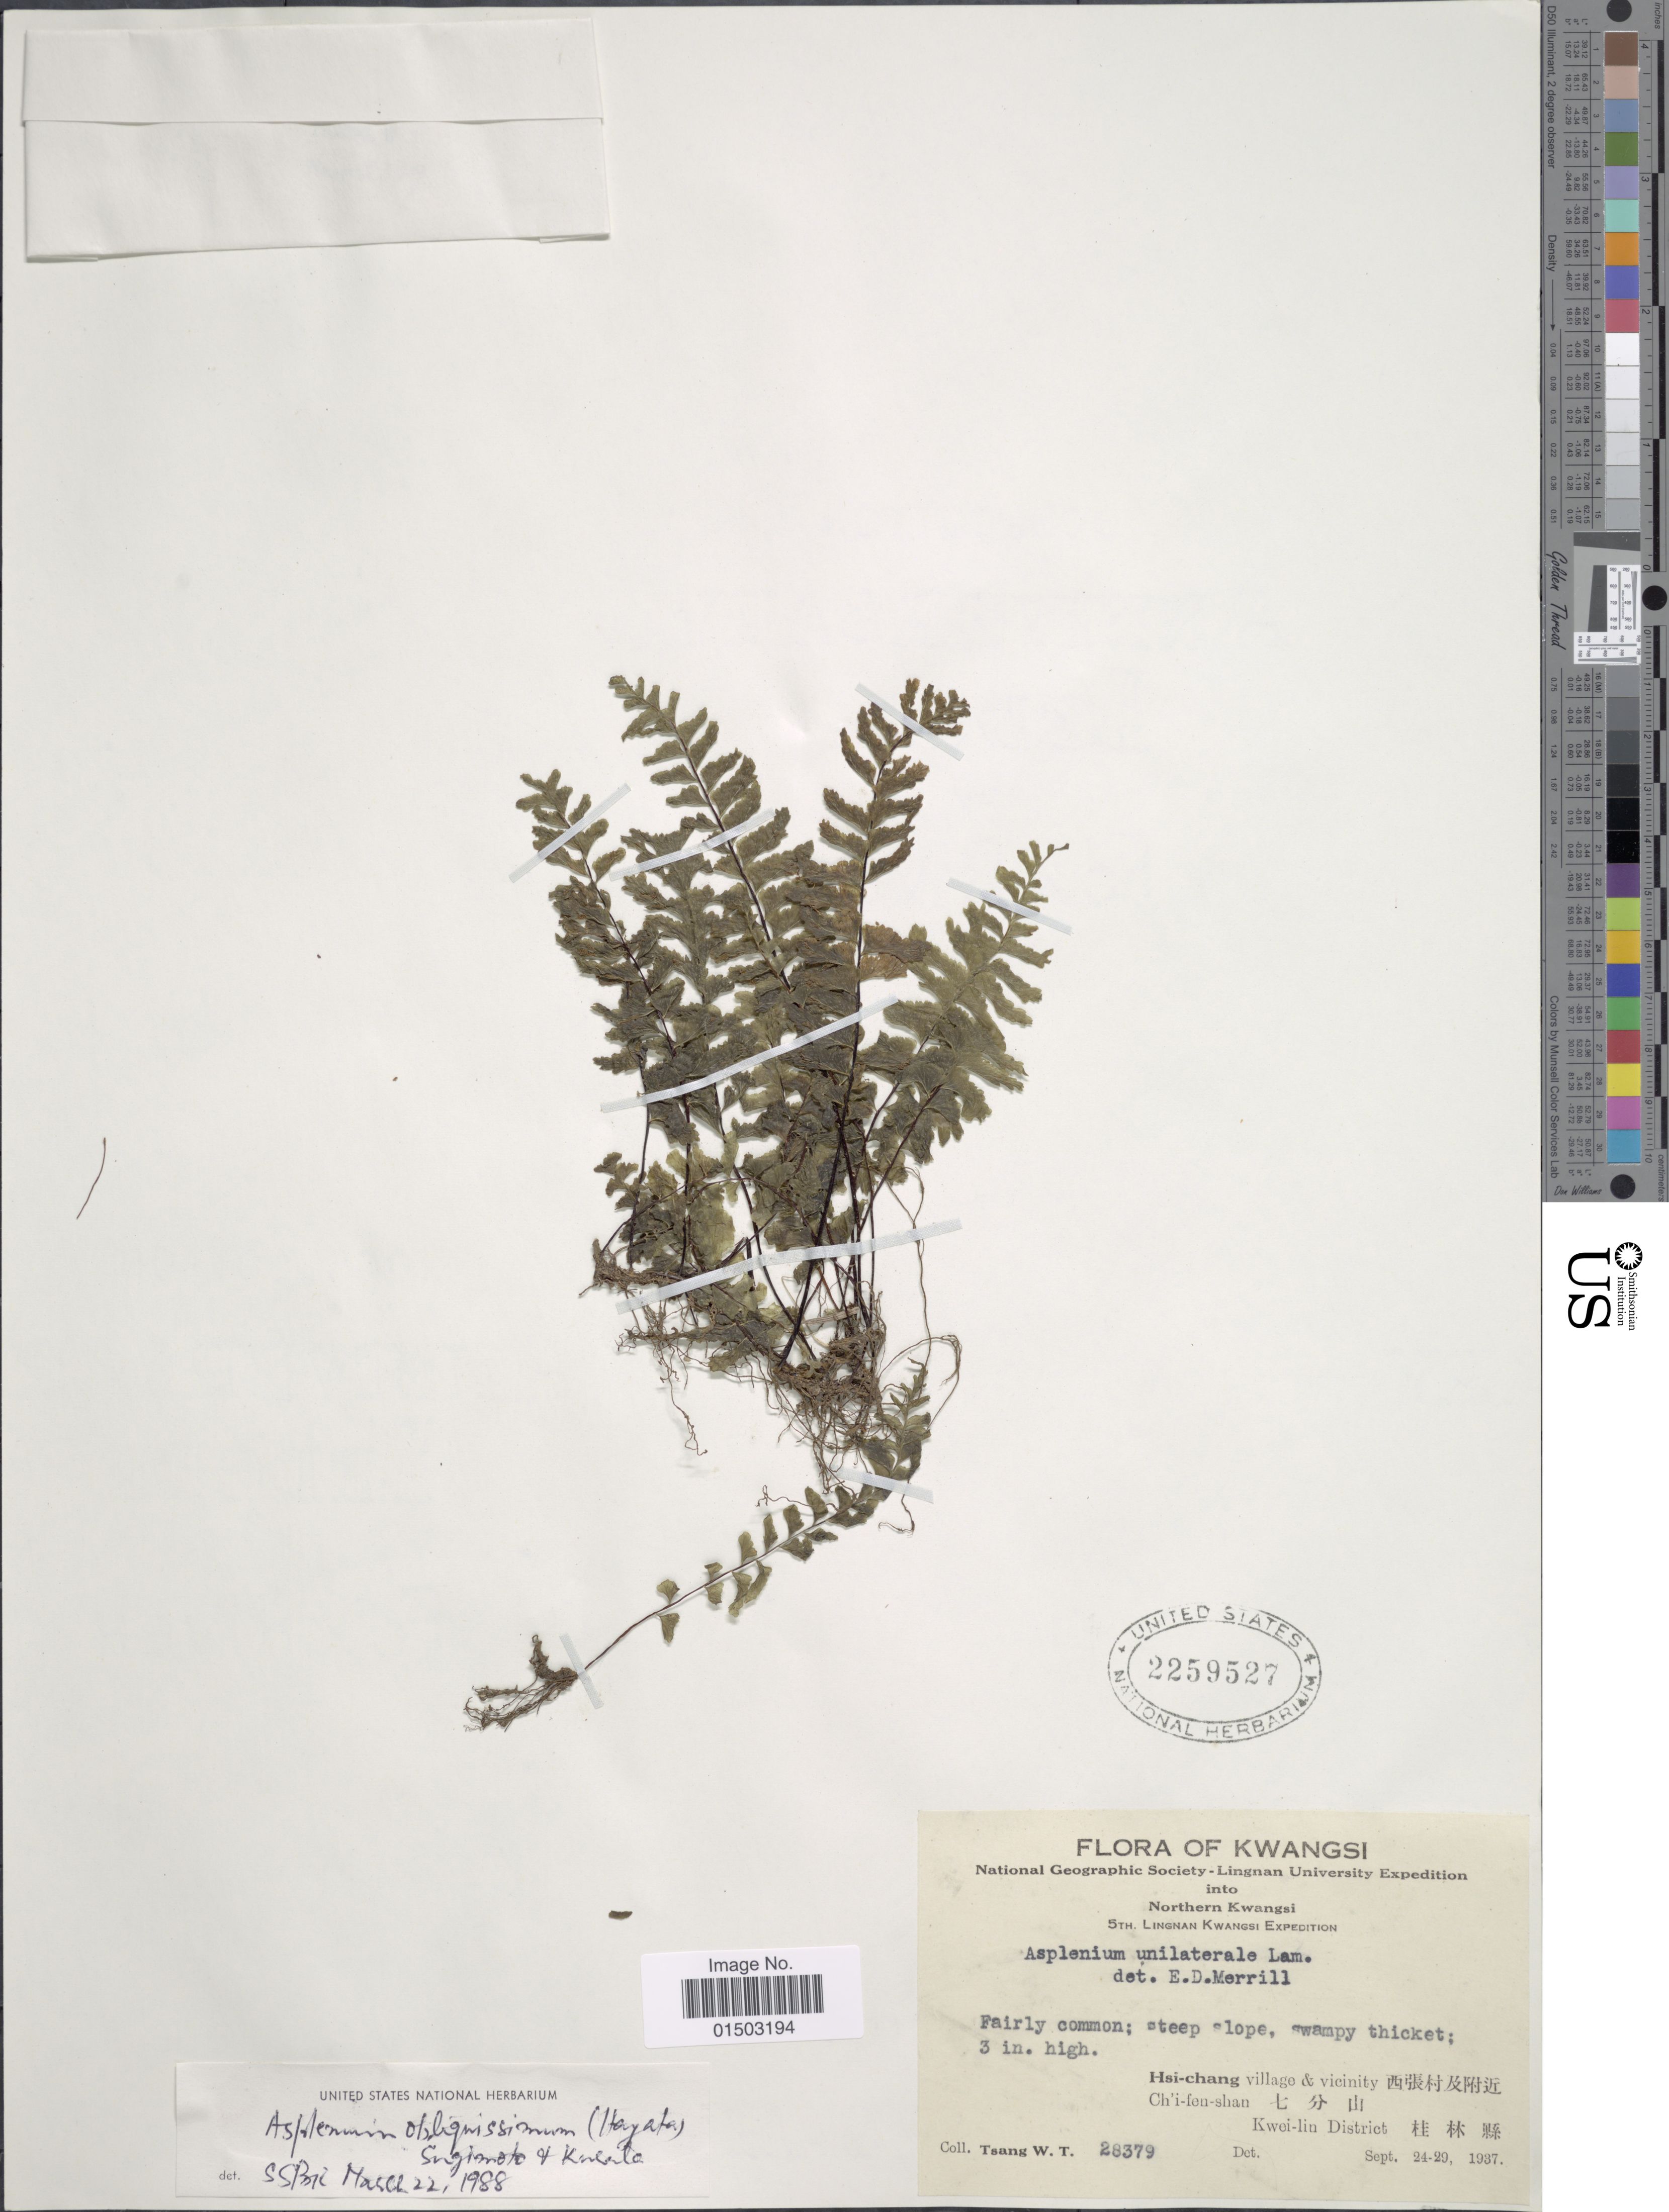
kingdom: Plantae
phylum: Tracheophyta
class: Polypodiopsida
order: Polypodiales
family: Aspleniaceae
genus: Hymenasplenium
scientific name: Hymenasplenium obliquissimum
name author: (Hayata) Sugim.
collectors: W. T. Tsang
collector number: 28379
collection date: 1937-09-24/1937-09-29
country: China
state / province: Guangxi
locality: Kwangsi, Hsi-Chang village & vicinity X, Ch'i-fen-shan X, Kwei-lin District X.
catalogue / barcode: US 2259527